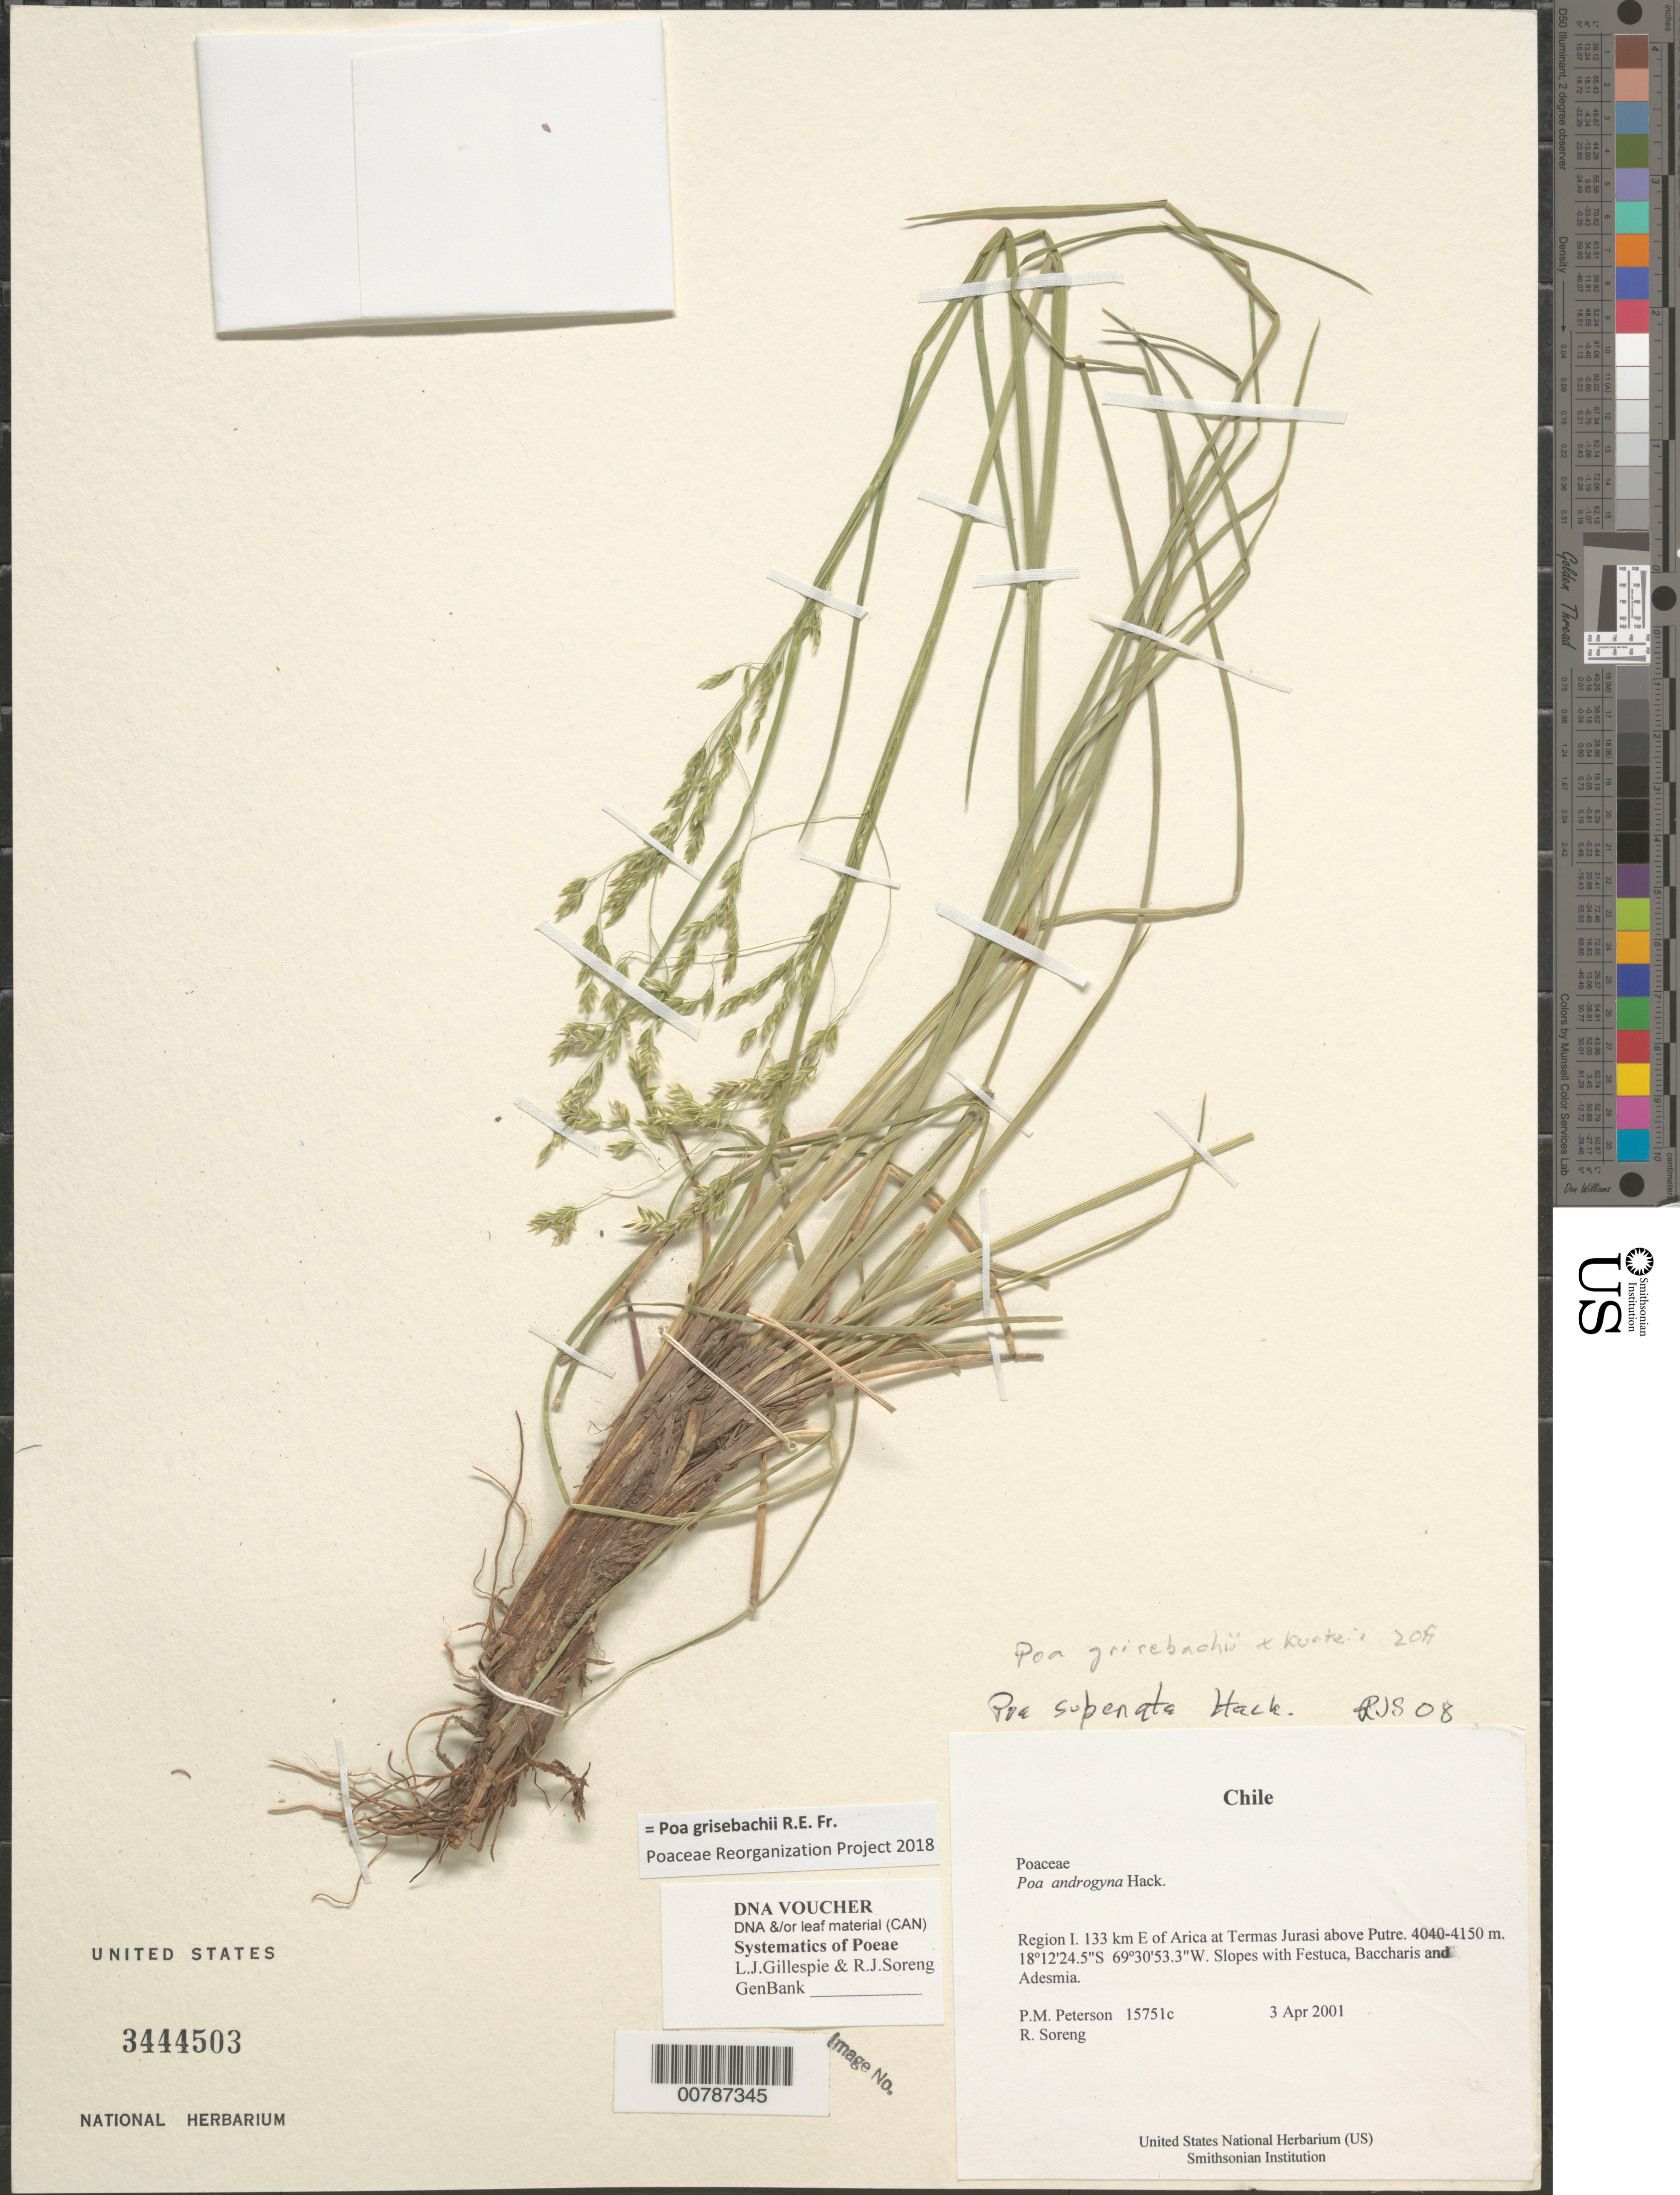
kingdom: Plantae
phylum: Tracheophyta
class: Liliopsida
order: Poales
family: Poaceae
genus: Poa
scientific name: Poa grisebachii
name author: R.E. Fr.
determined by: Poaceae Reorganization Project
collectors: P. M. Peterson & R. J. Soreng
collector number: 15751-c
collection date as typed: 03 Apr 2001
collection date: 2001-04-03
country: Chile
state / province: Tarapacá (I)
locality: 133 km E of Arica at Termas Jurasi above Putre.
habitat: Slopes with Festuca, Baccharis and Adesmia.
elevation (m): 4040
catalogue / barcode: US 3444503